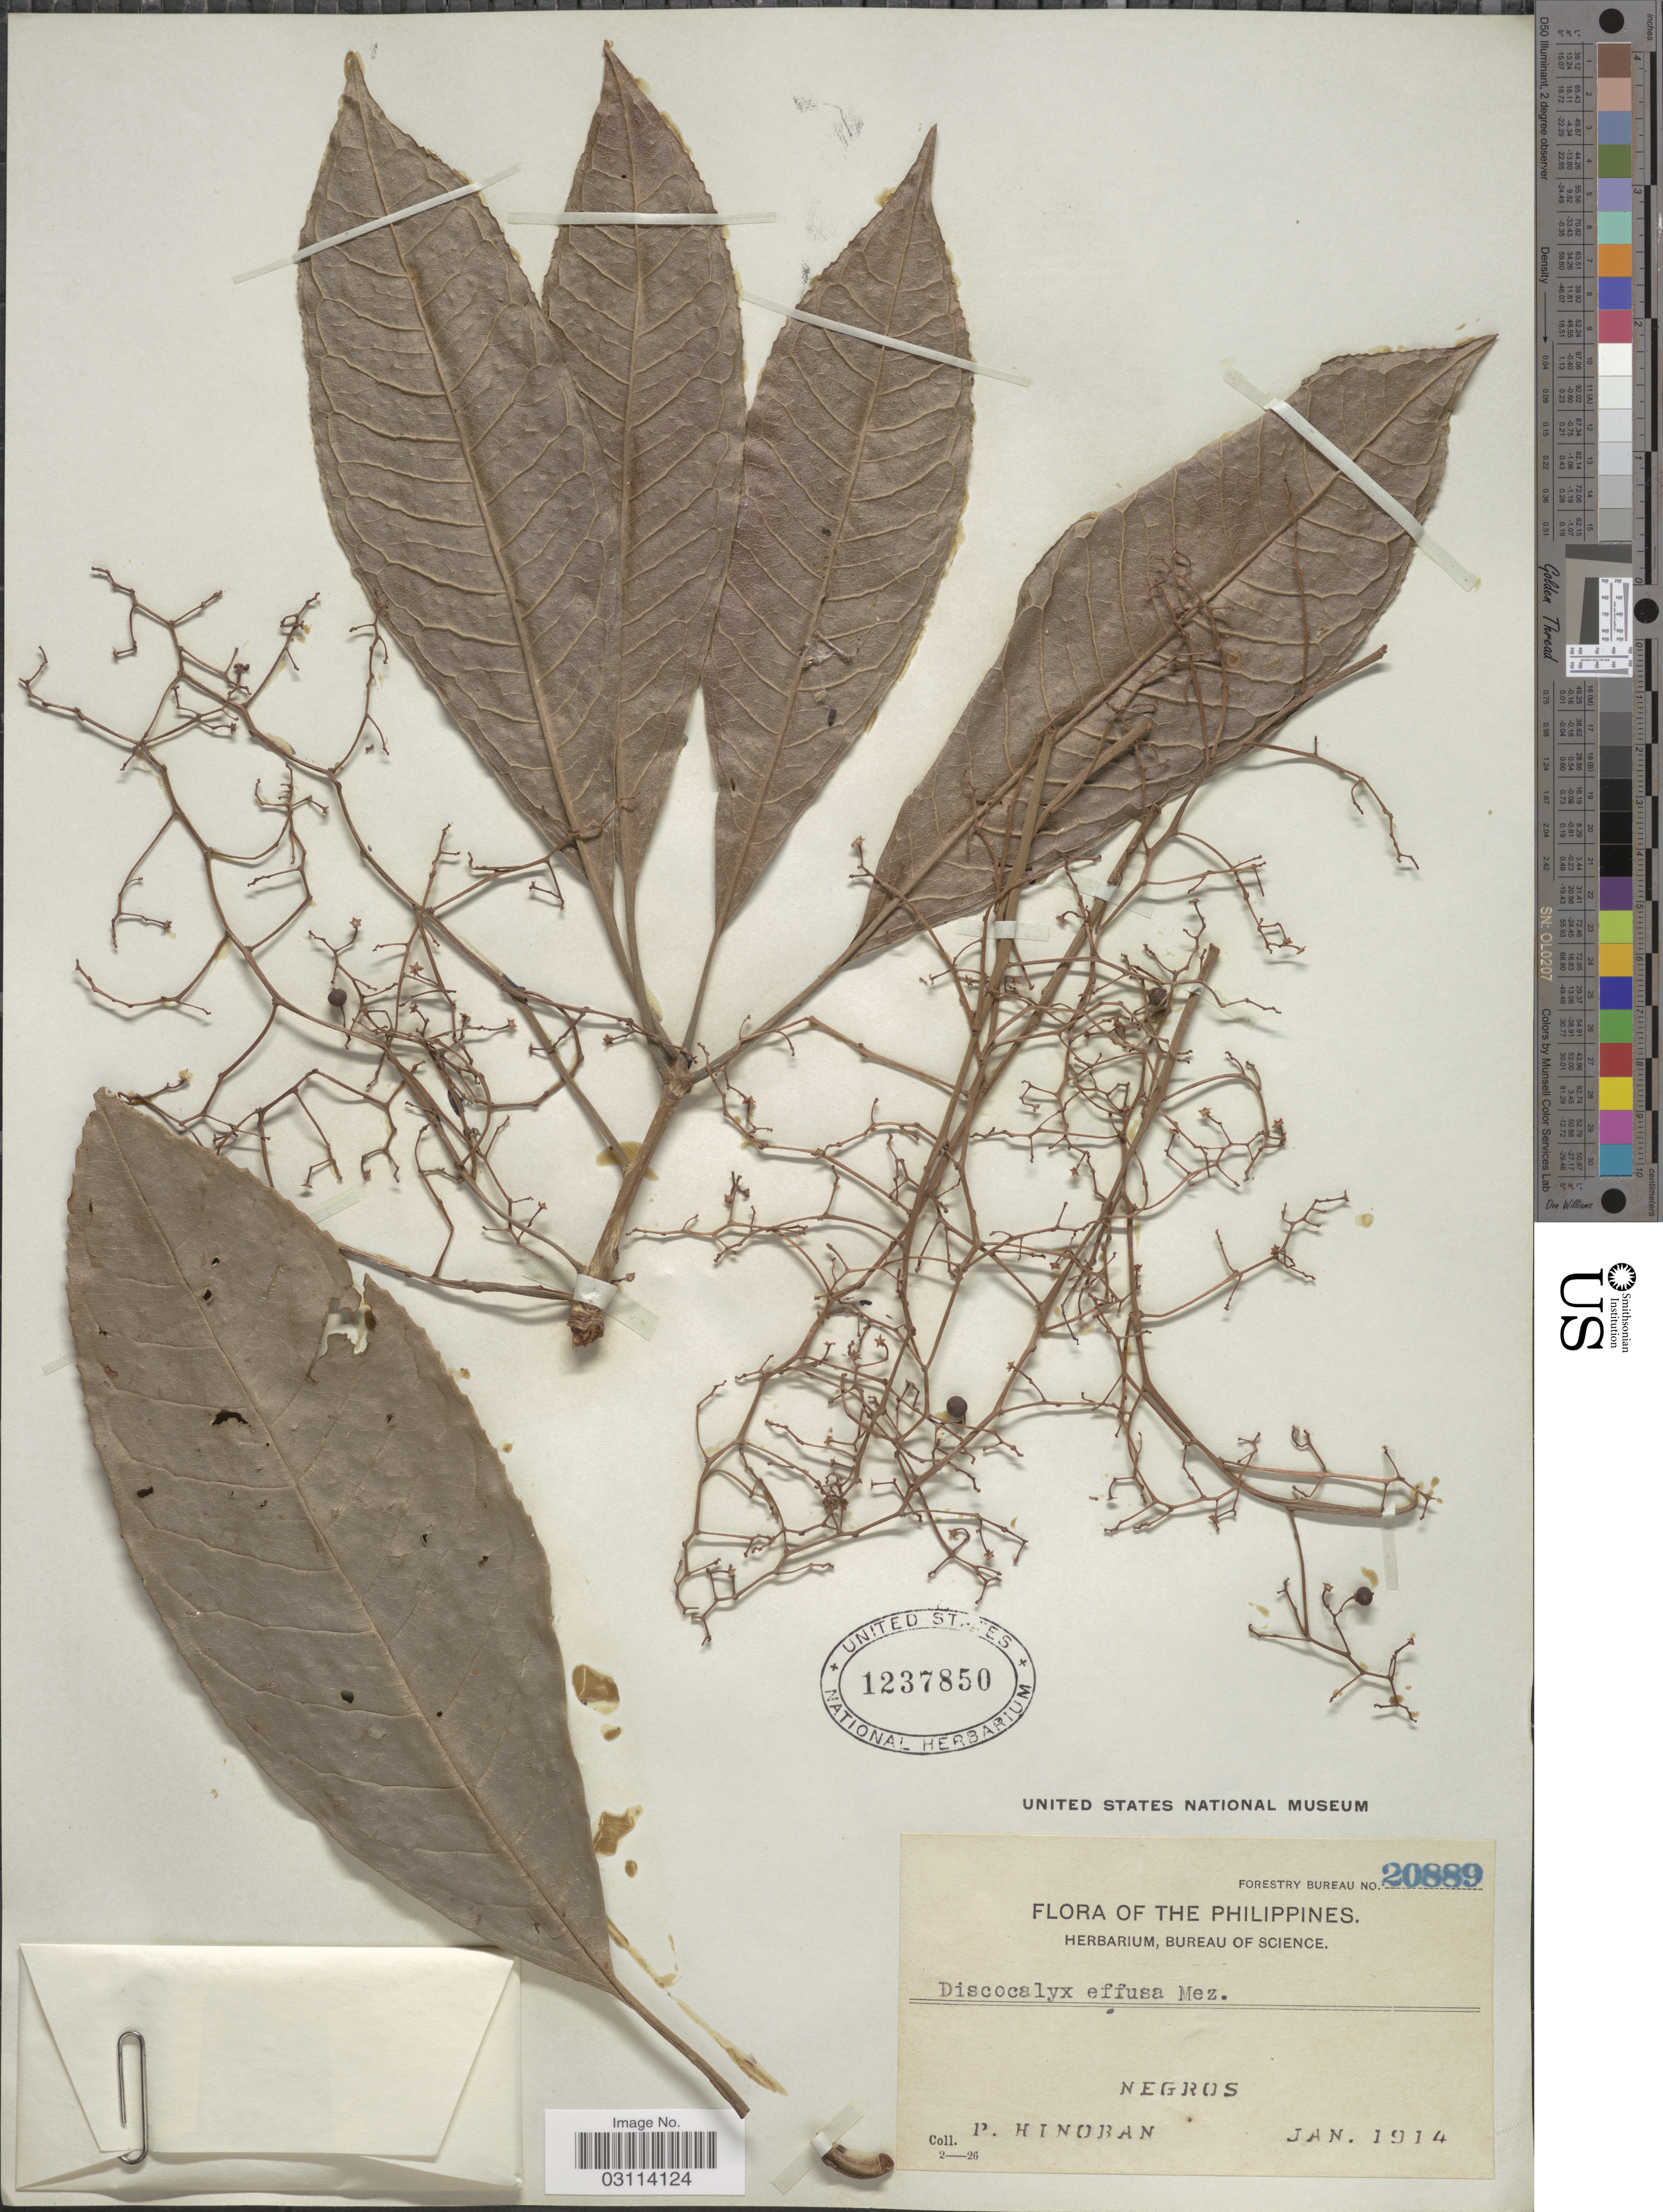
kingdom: Plantae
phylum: Tracheophyta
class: Magnoliopsida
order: Ericales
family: Primulaceae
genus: Discocalyx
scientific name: Discocalyx effusa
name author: Mez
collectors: P. Hinoban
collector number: Forestry Bureau 20889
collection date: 1914-01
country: Philippines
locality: Negros.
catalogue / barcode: US 1237850